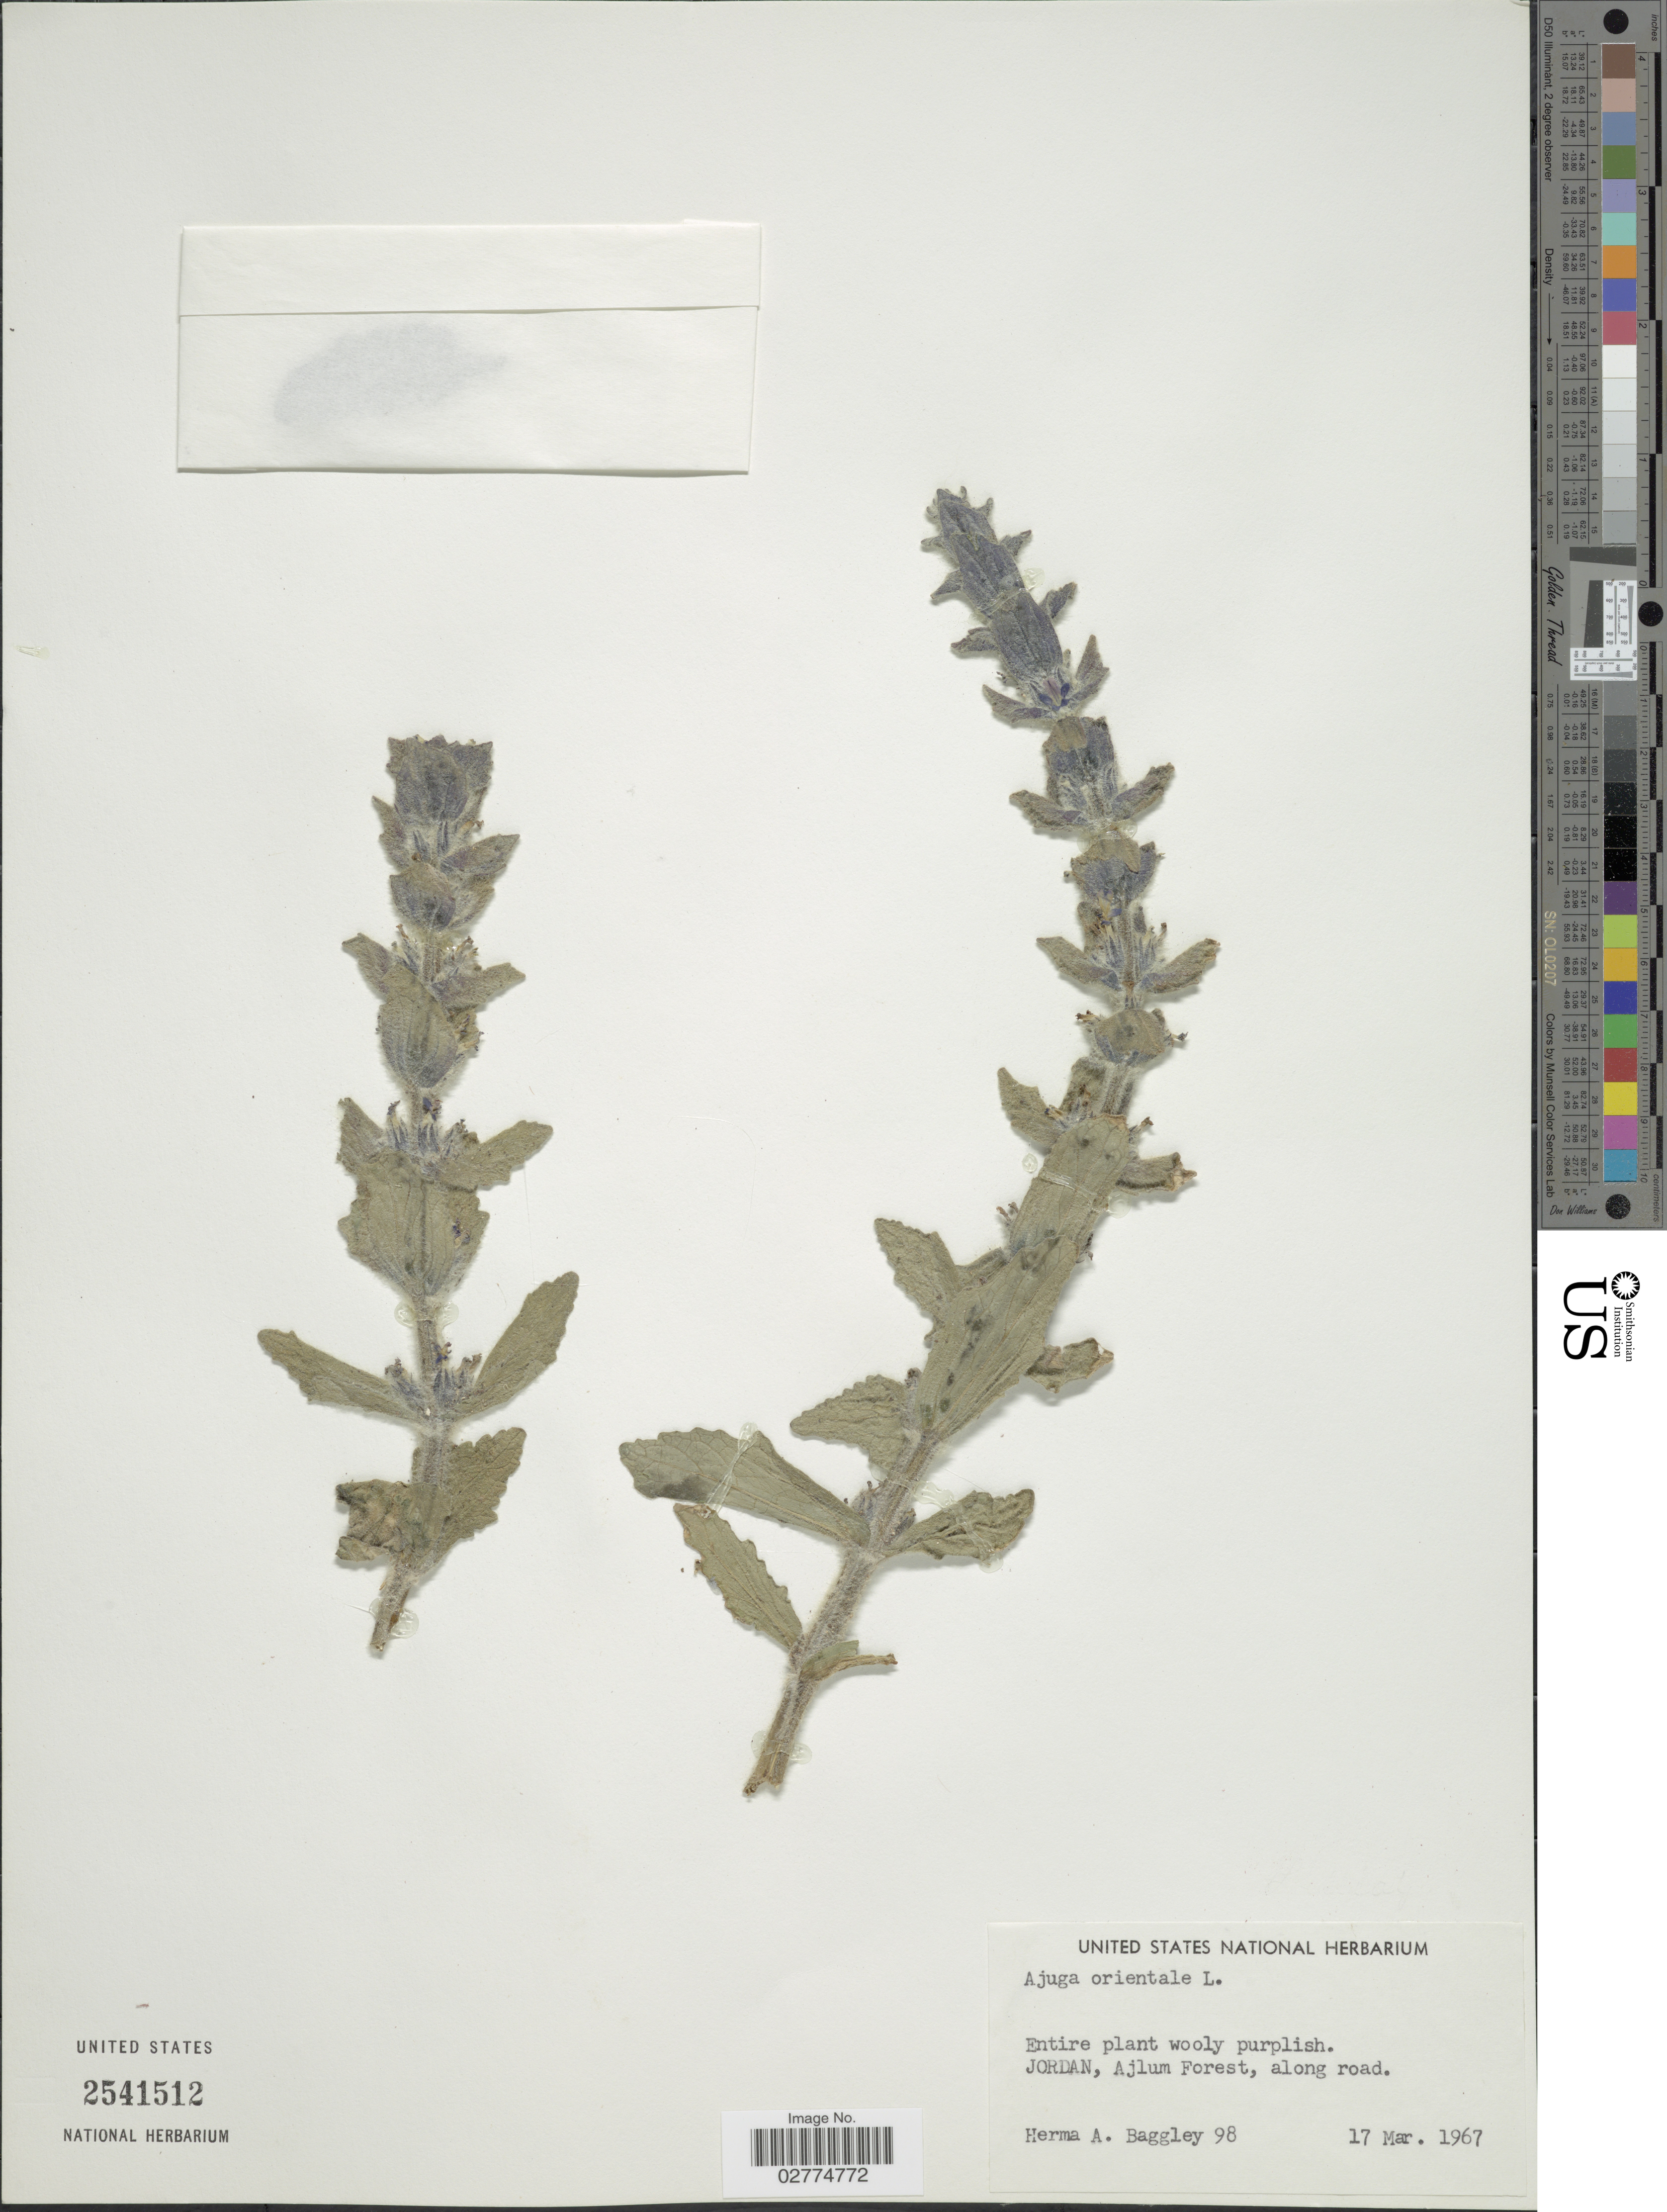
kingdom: Plantae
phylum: Tracheophyta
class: Magnoliopsida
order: Lamiales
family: Lamiaceae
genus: Ajuga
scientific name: Ajuga orientalis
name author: L.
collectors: H. Baggley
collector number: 98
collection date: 1967-03-17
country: Jordan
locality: Ajlum Forest, Along road.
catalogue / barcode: US 2541512